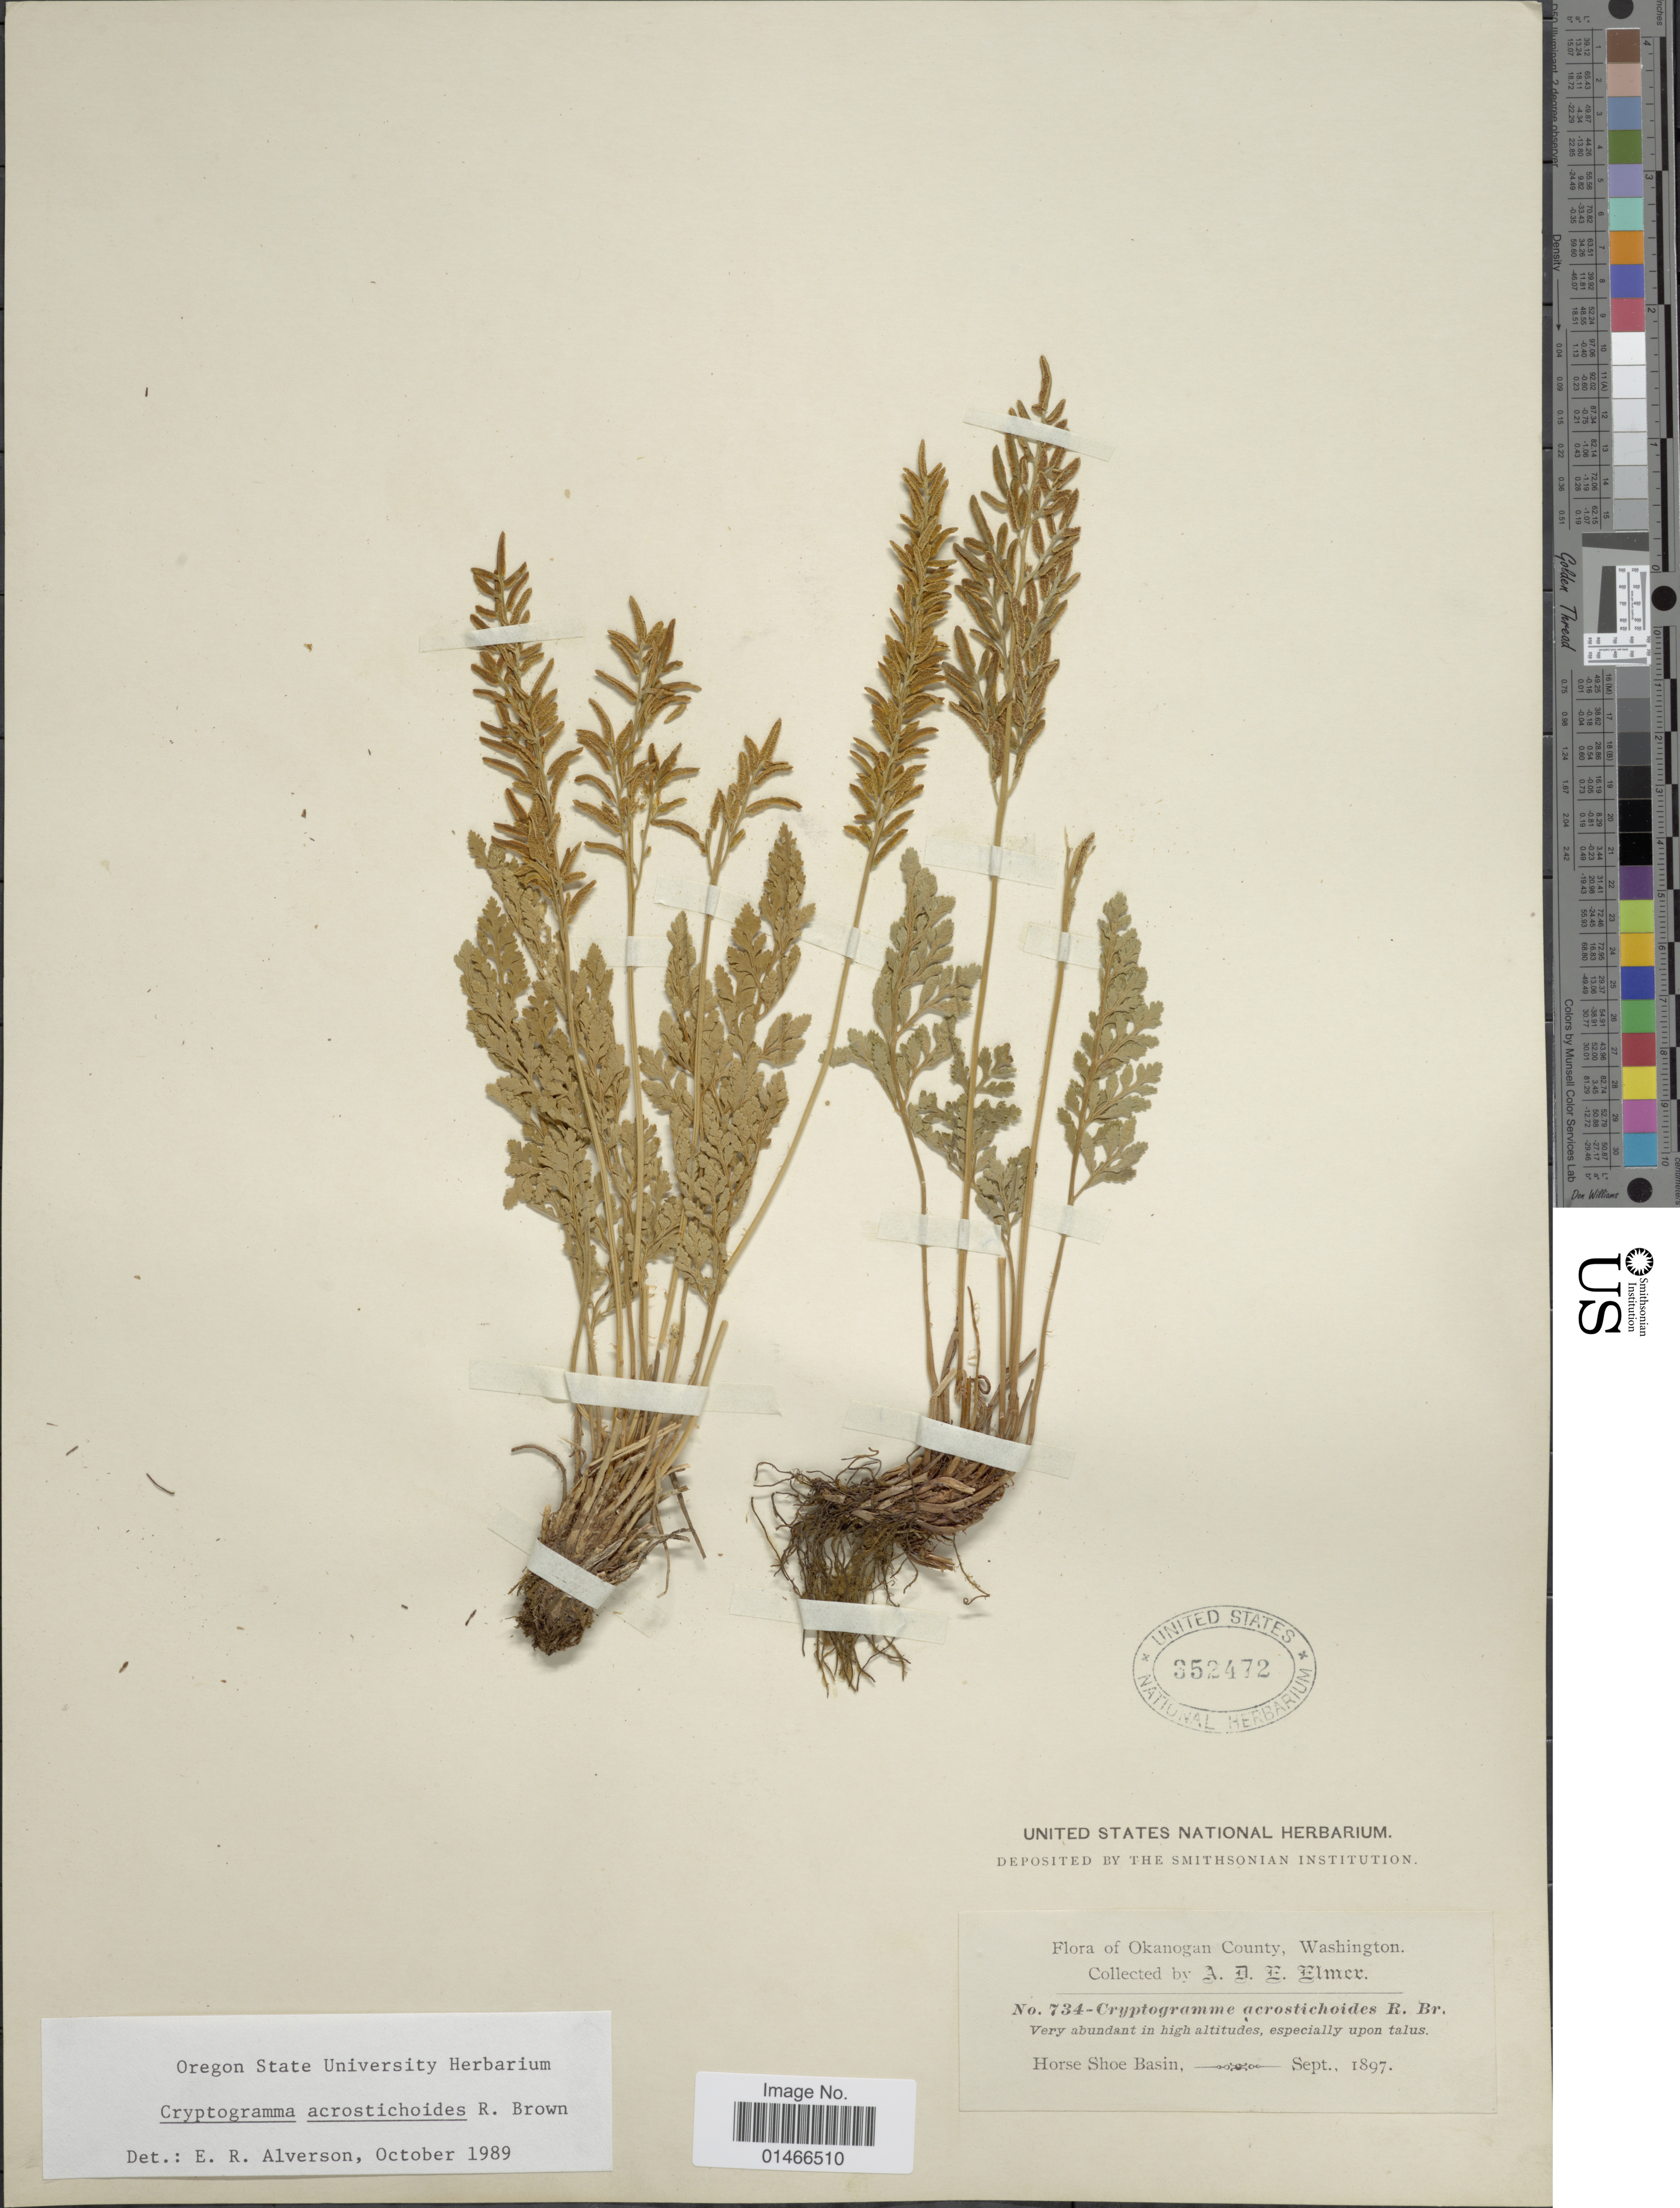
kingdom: Plantae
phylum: Tracheophyta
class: Polypodiopsida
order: Polypodiales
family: Pteridaceae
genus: Cryptogramma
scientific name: Cryptogramma acrostichoides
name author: R. Br.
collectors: A. D. E. Elmer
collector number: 734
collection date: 1897-09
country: United States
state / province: Washington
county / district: Okanogan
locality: Okanogan County. Horse Shoe Basin.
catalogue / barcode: US 352472